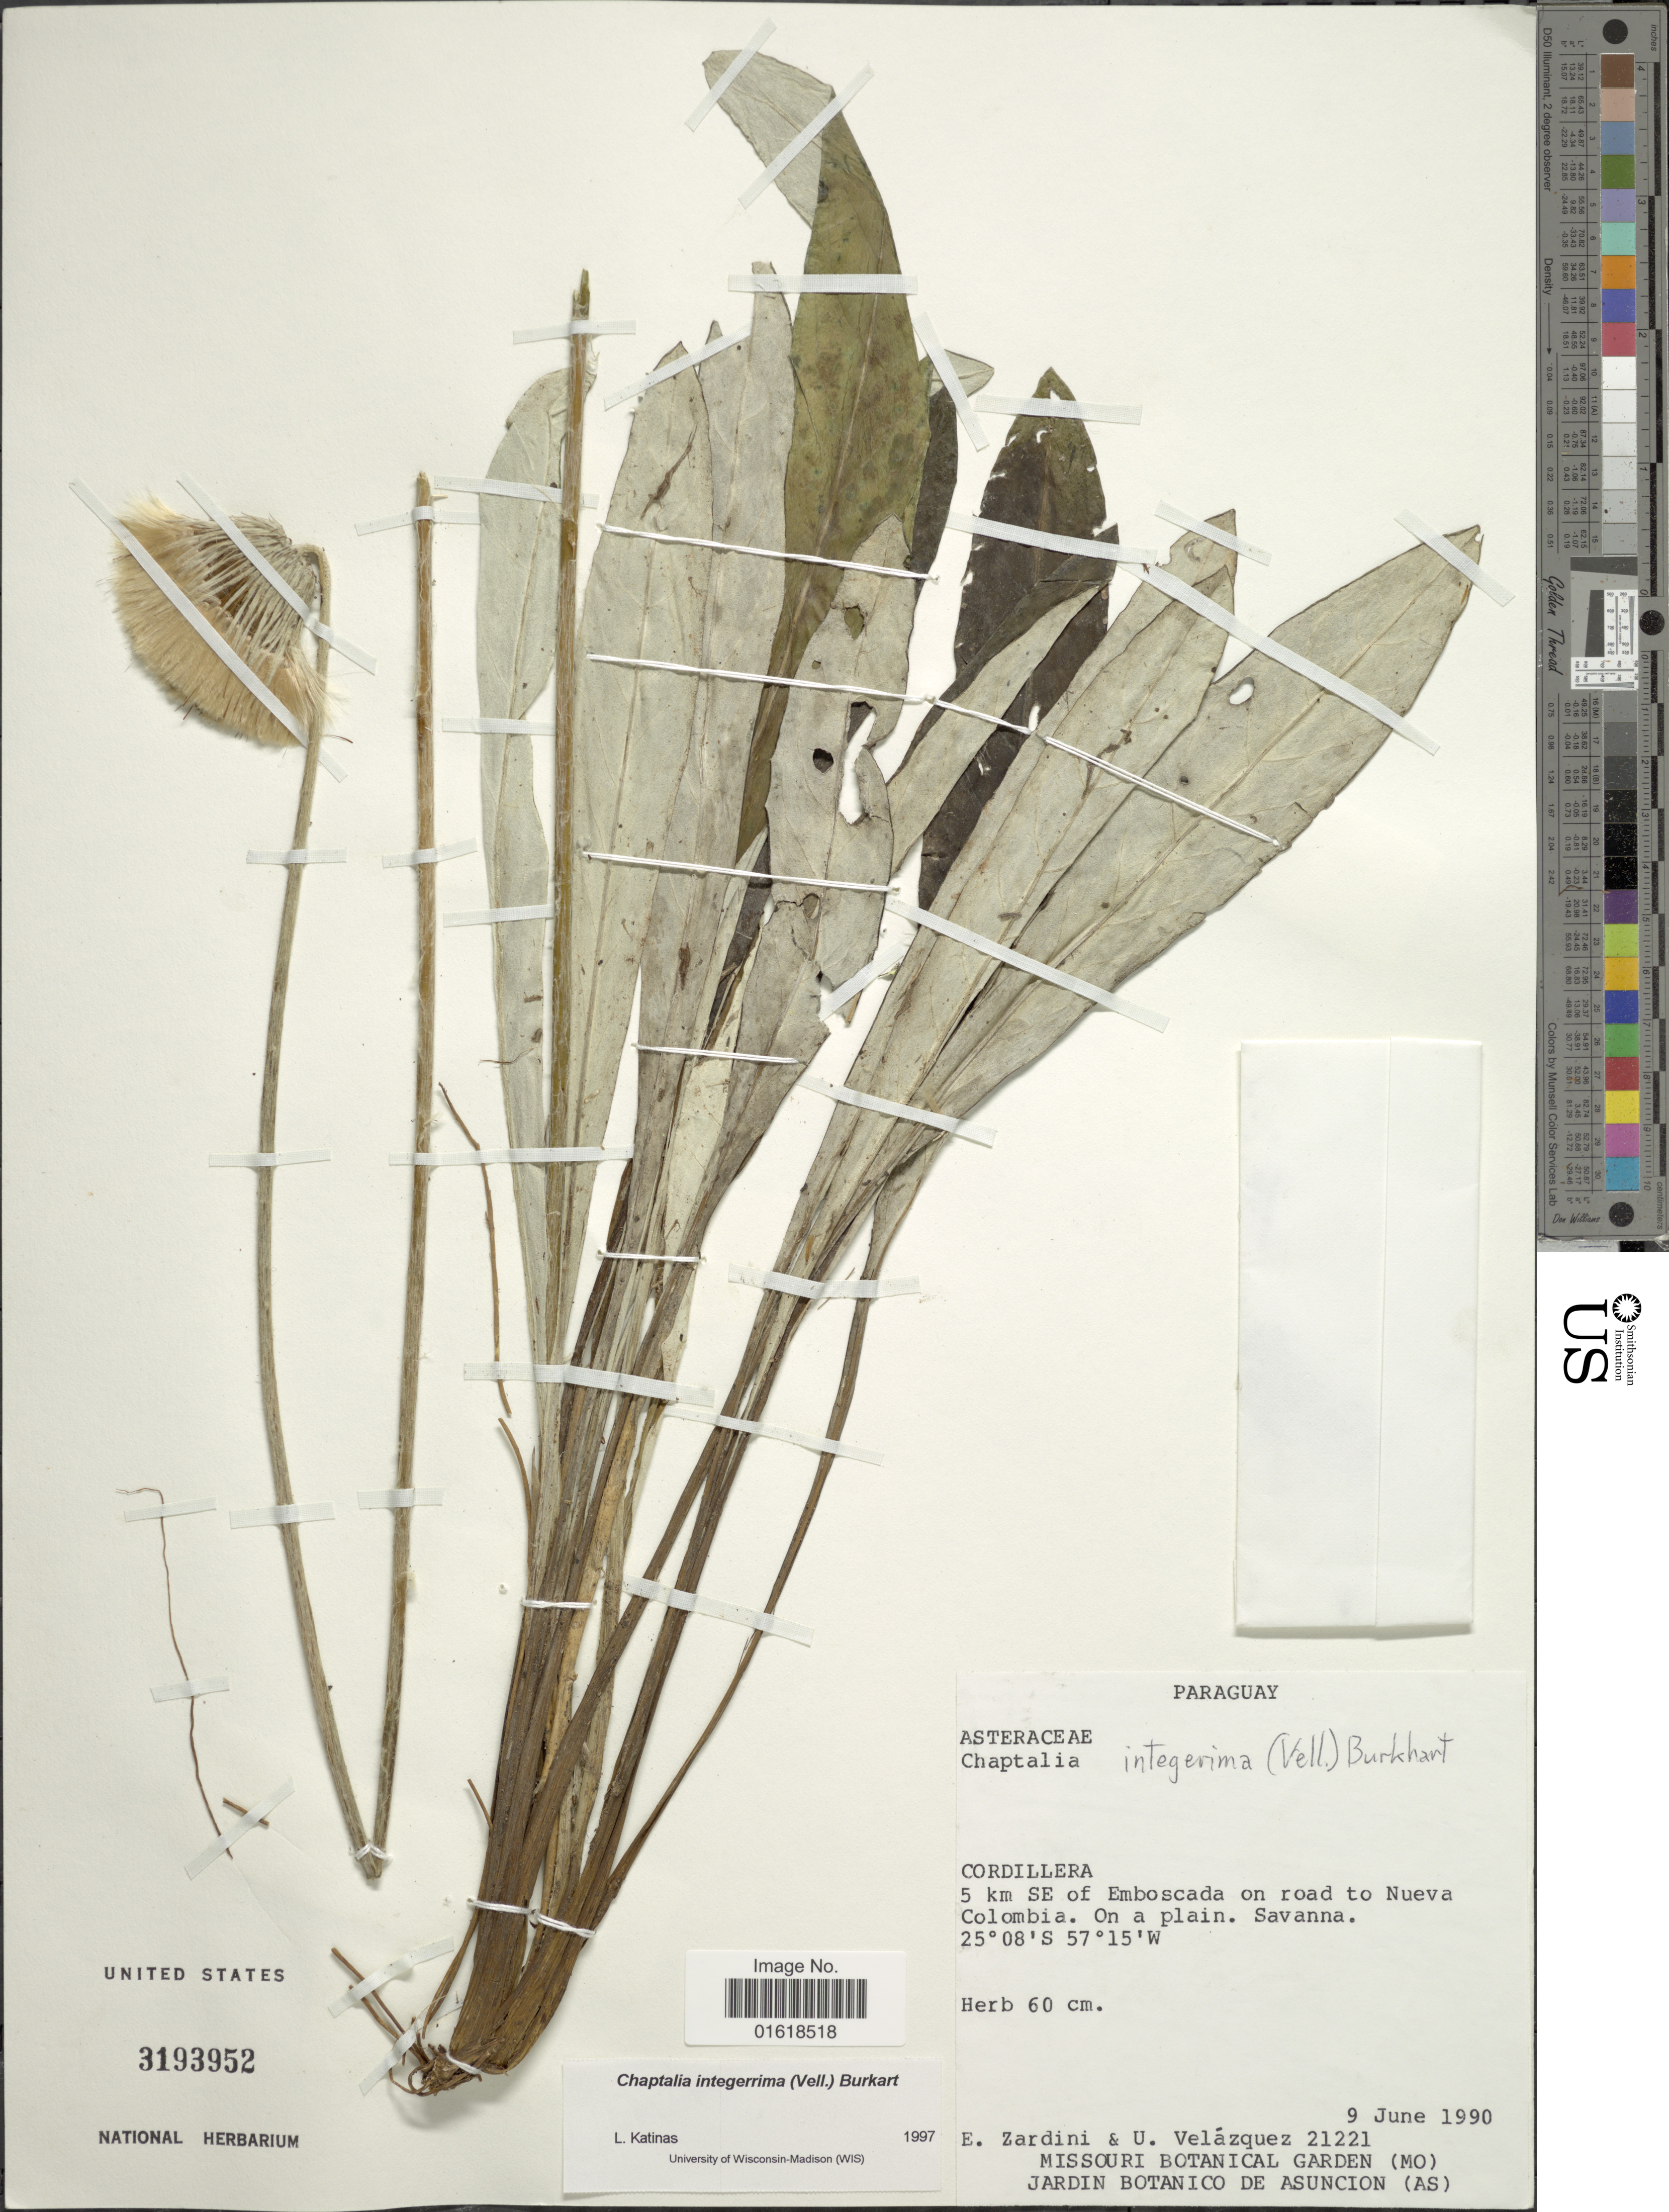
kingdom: Plantae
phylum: Tracheophyta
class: Magnoliopsida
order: Asterales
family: Asteraceae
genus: Chaptalia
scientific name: Chaptalia integerrima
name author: (Vell.) Burkart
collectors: E. M. Zardini & U. Velázquez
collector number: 21221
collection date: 1990-06-09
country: Paraguay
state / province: Cordillera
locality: Cordillera. 5 km SE of Emboscada on road to Nueva Colombia. On a plain. Savanna.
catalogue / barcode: US 3193952